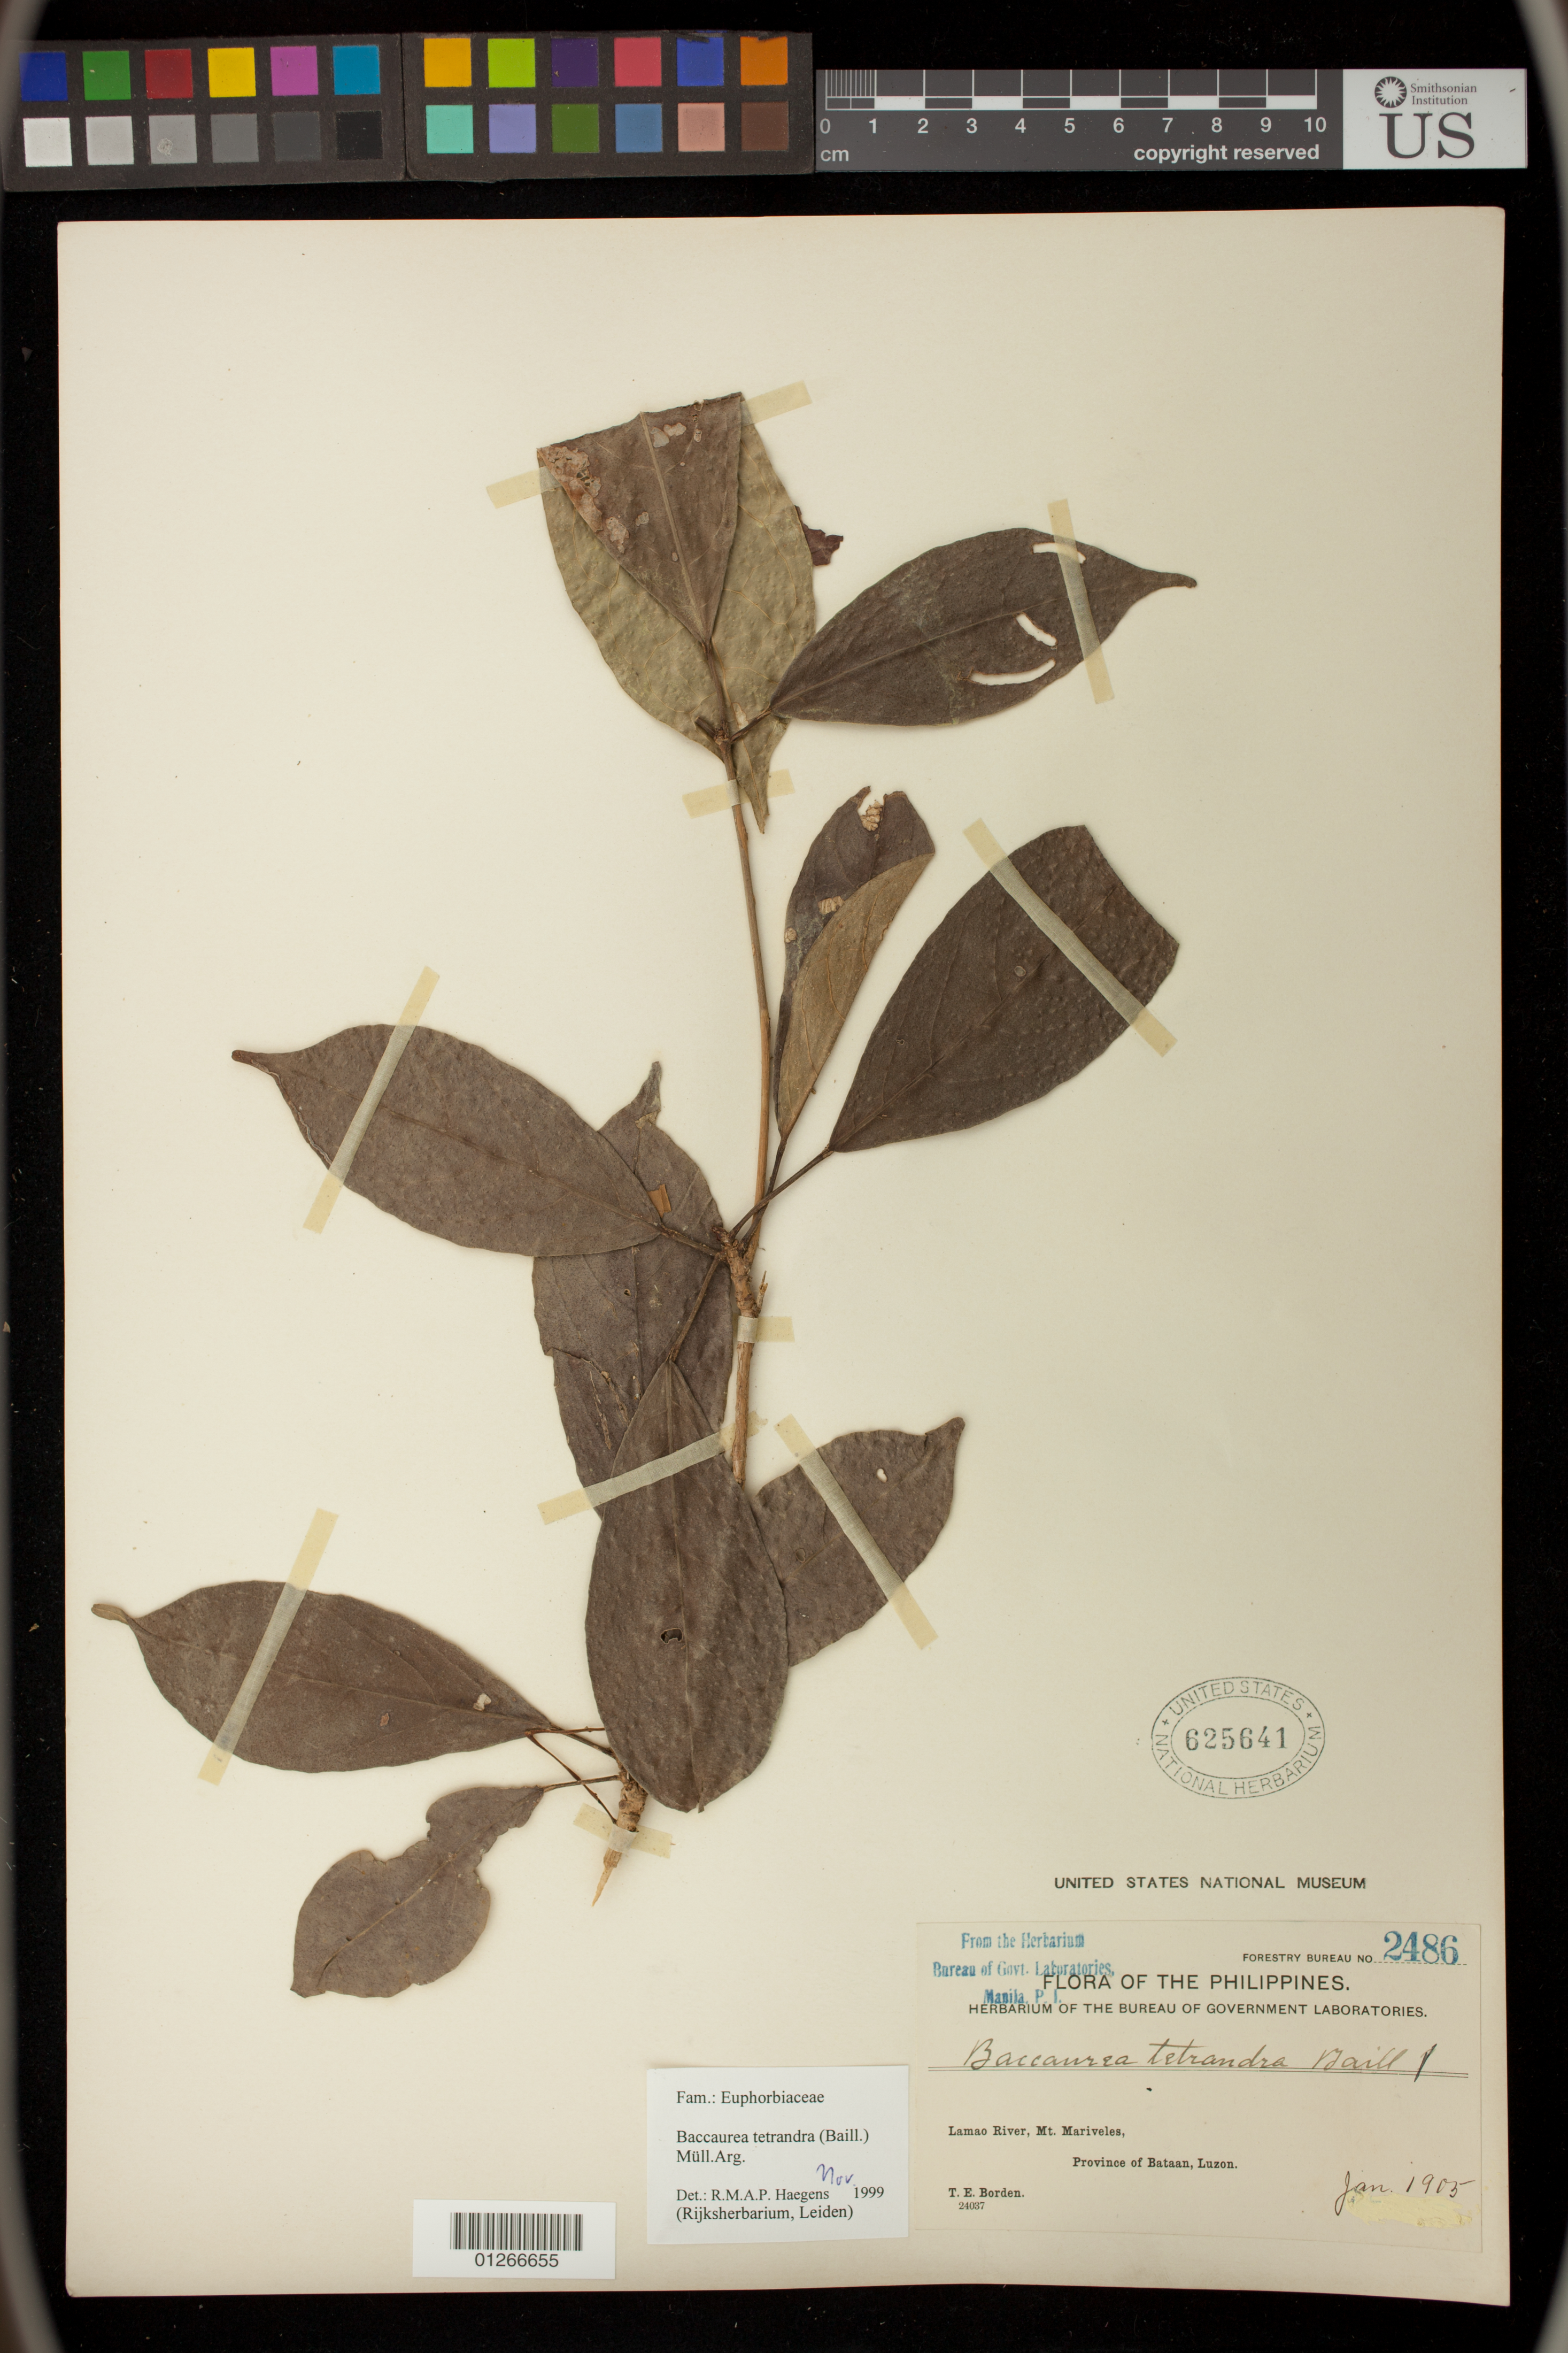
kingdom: Plantae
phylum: Tracheophyta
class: Magnoliopsida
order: Malpighiales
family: Phyllanthaceae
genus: Baccaurea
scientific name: Baccaurea tetrandra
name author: (Baill.) Müll. Arg.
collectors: T. E. Borden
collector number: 2486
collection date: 1905-01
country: Philippines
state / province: Central Luzon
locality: Lamao River, Mt. Mariveles, Province of Bataan, Luzon